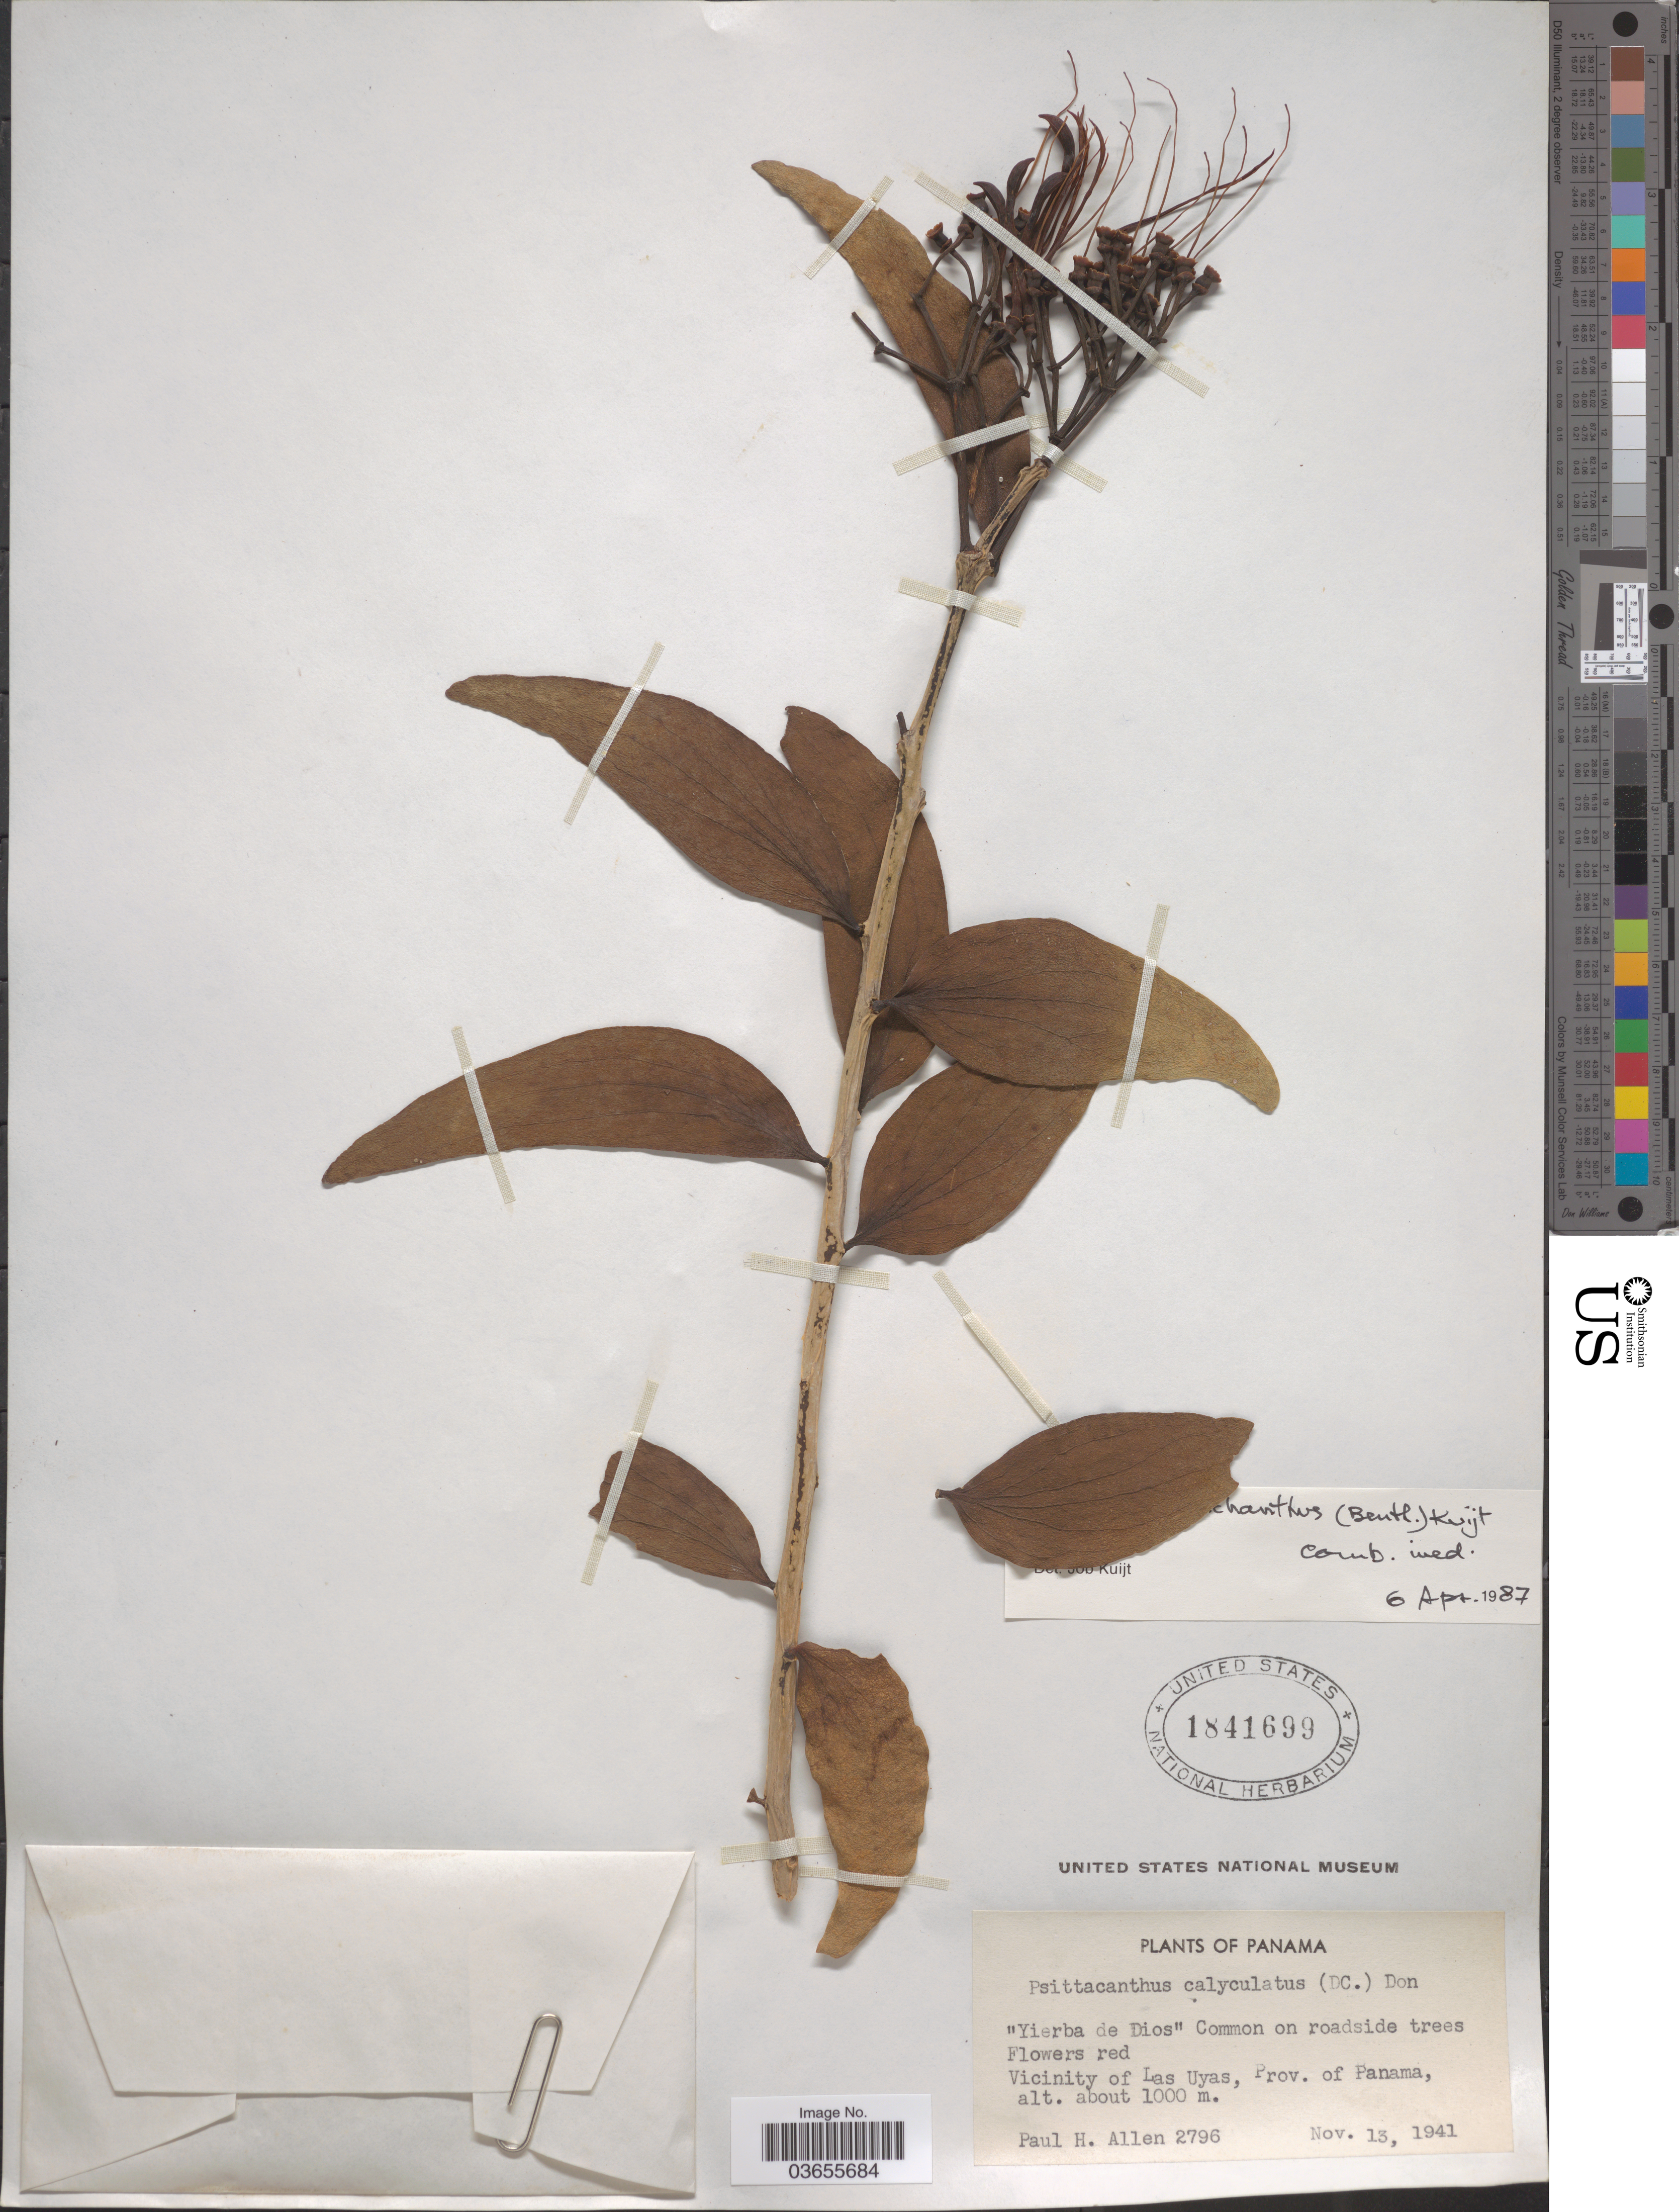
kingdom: Plantae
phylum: Tracheophyta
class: Magnoliopsida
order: Santalales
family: Loranthaceae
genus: Psittacanthus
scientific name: Psittacanthus rhynchanthus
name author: (Benth.) Kuijt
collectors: P. H. Allen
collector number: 2796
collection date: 1941-11-13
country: Panama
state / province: Panamá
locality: Vicinity of Las Uyas.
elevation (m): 1000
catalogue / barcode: US 1841699